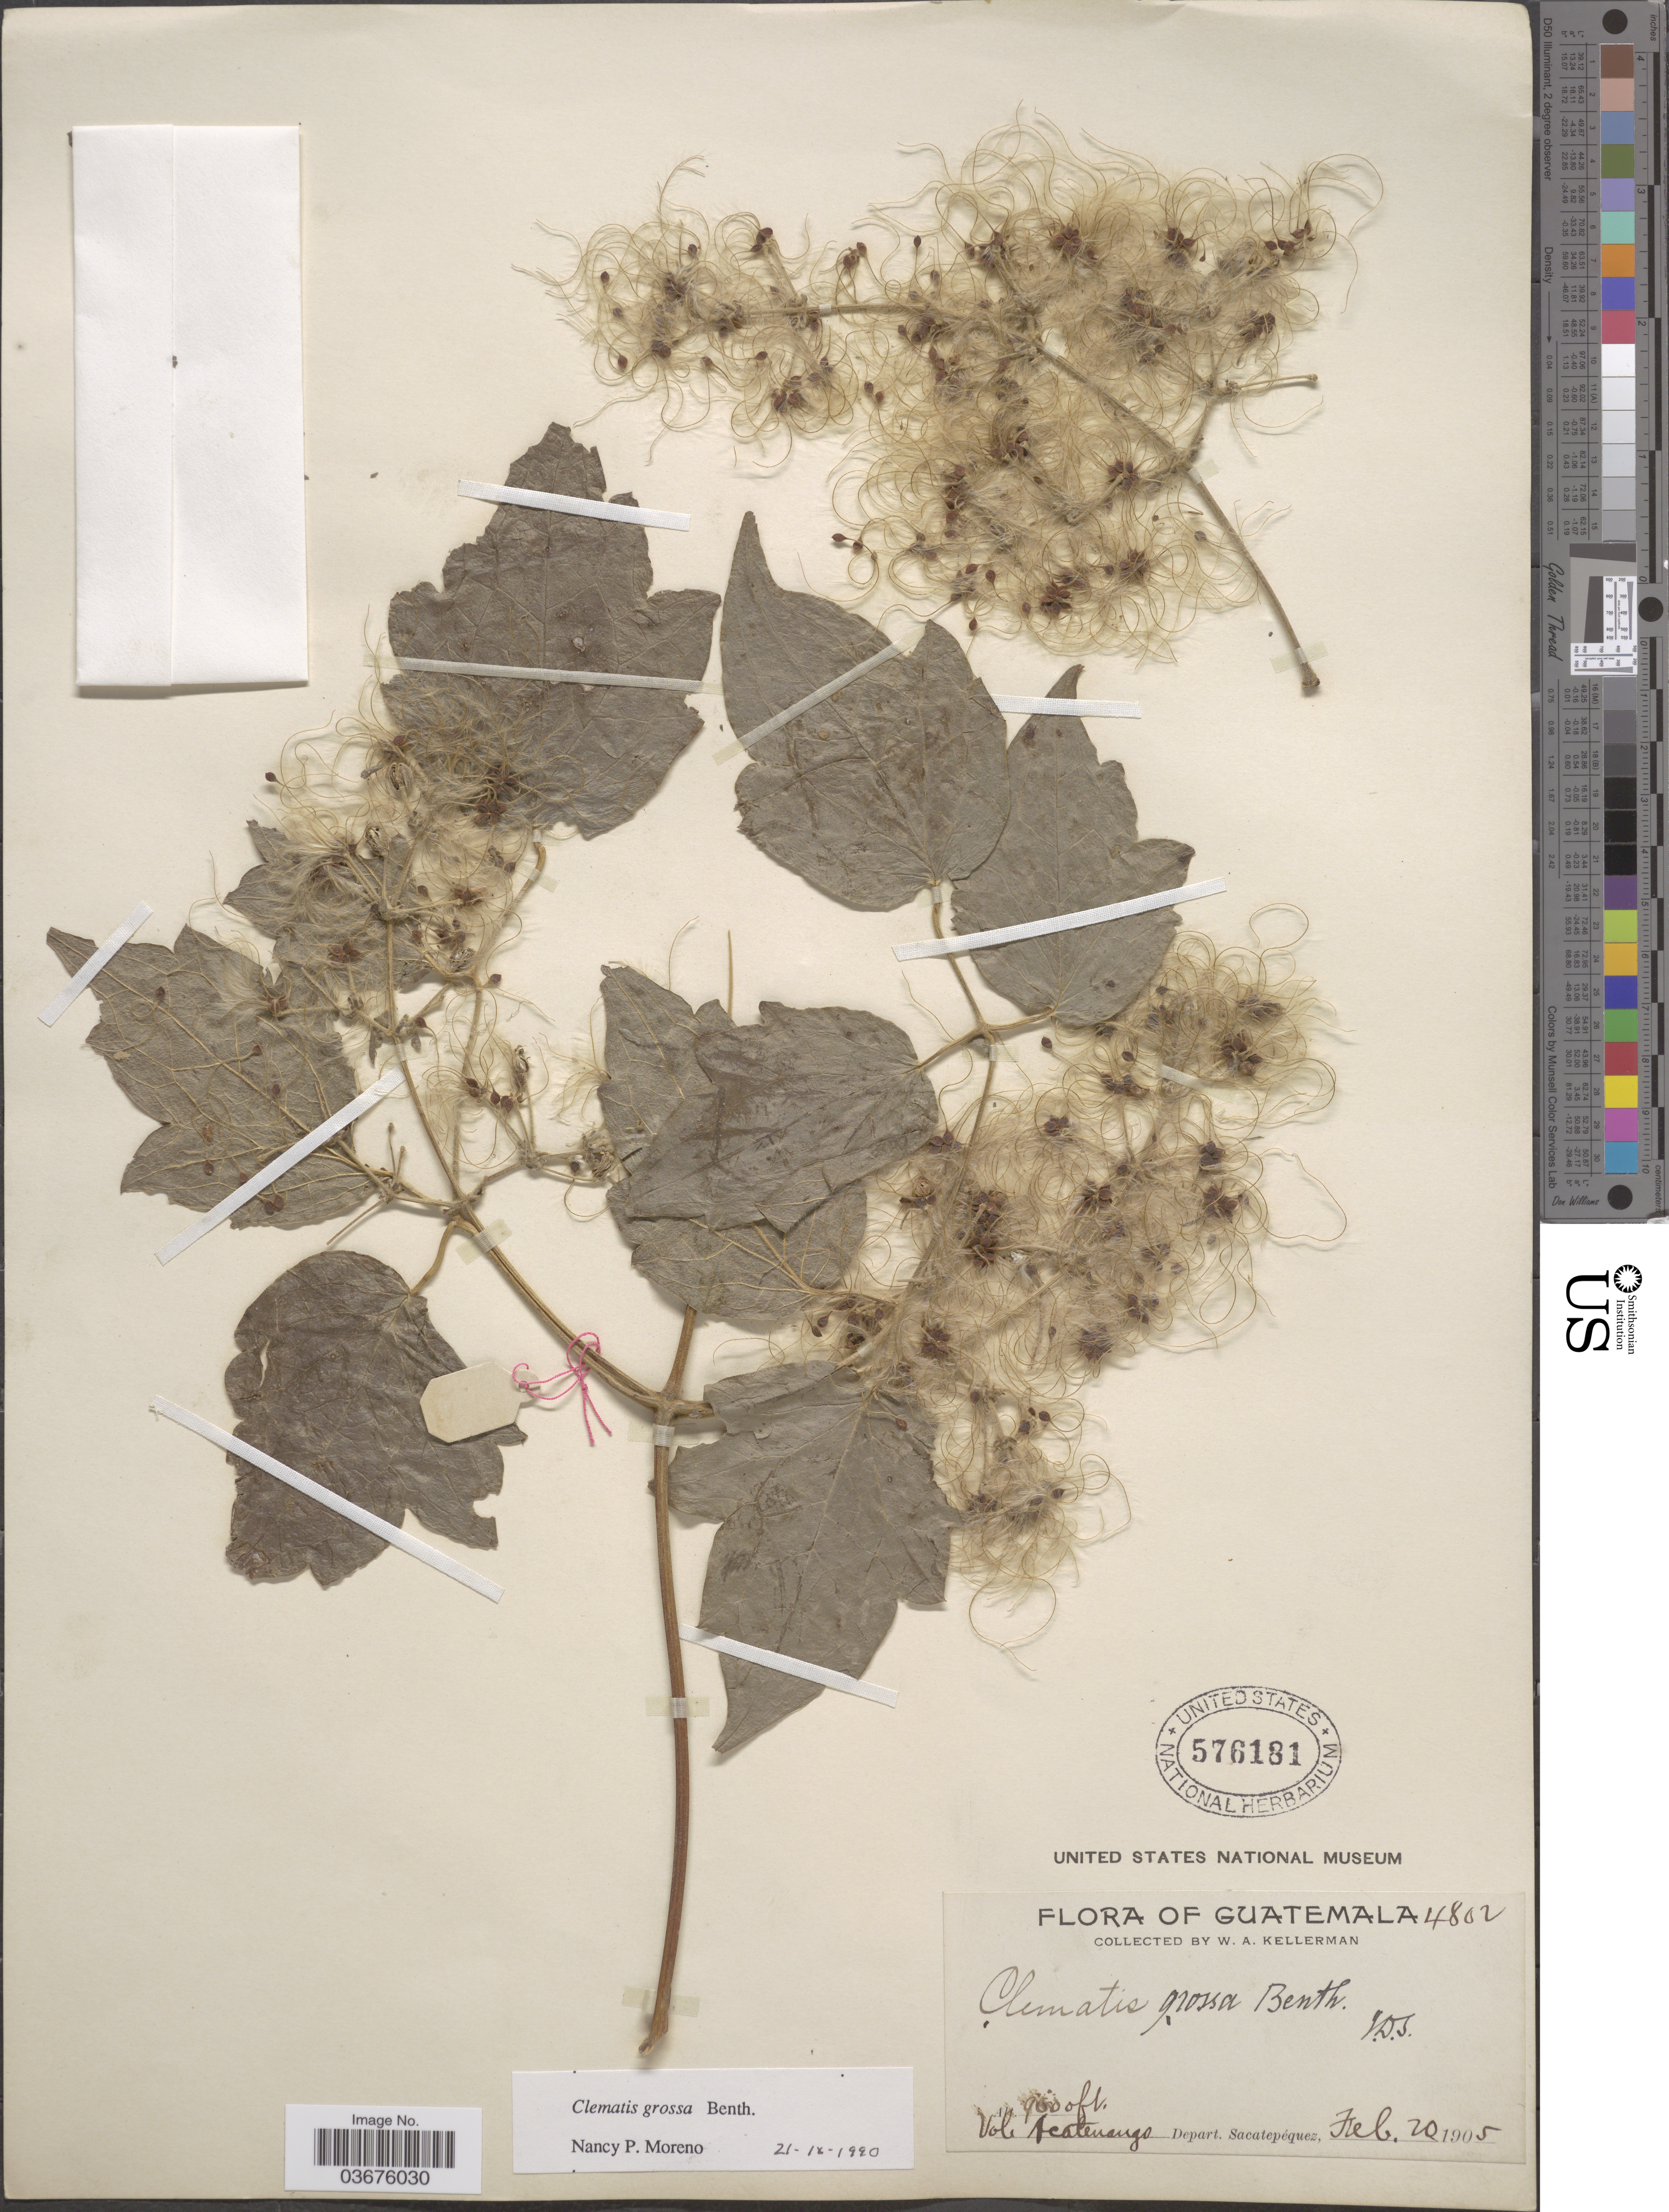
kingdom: Plantae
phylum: Tracheophyta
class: Magnoliopsida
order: Ranunculales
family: Ranunculaceae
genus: Clematis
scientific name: Clematis grossa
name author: Benth.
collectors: W. Kellerman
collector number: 4802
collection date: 1905-02-20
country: Guatemala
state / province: Sacatepequez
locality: Vol. Acatenango. Depart. Sacatepéquez.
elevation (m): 2743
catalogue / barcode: US 576181